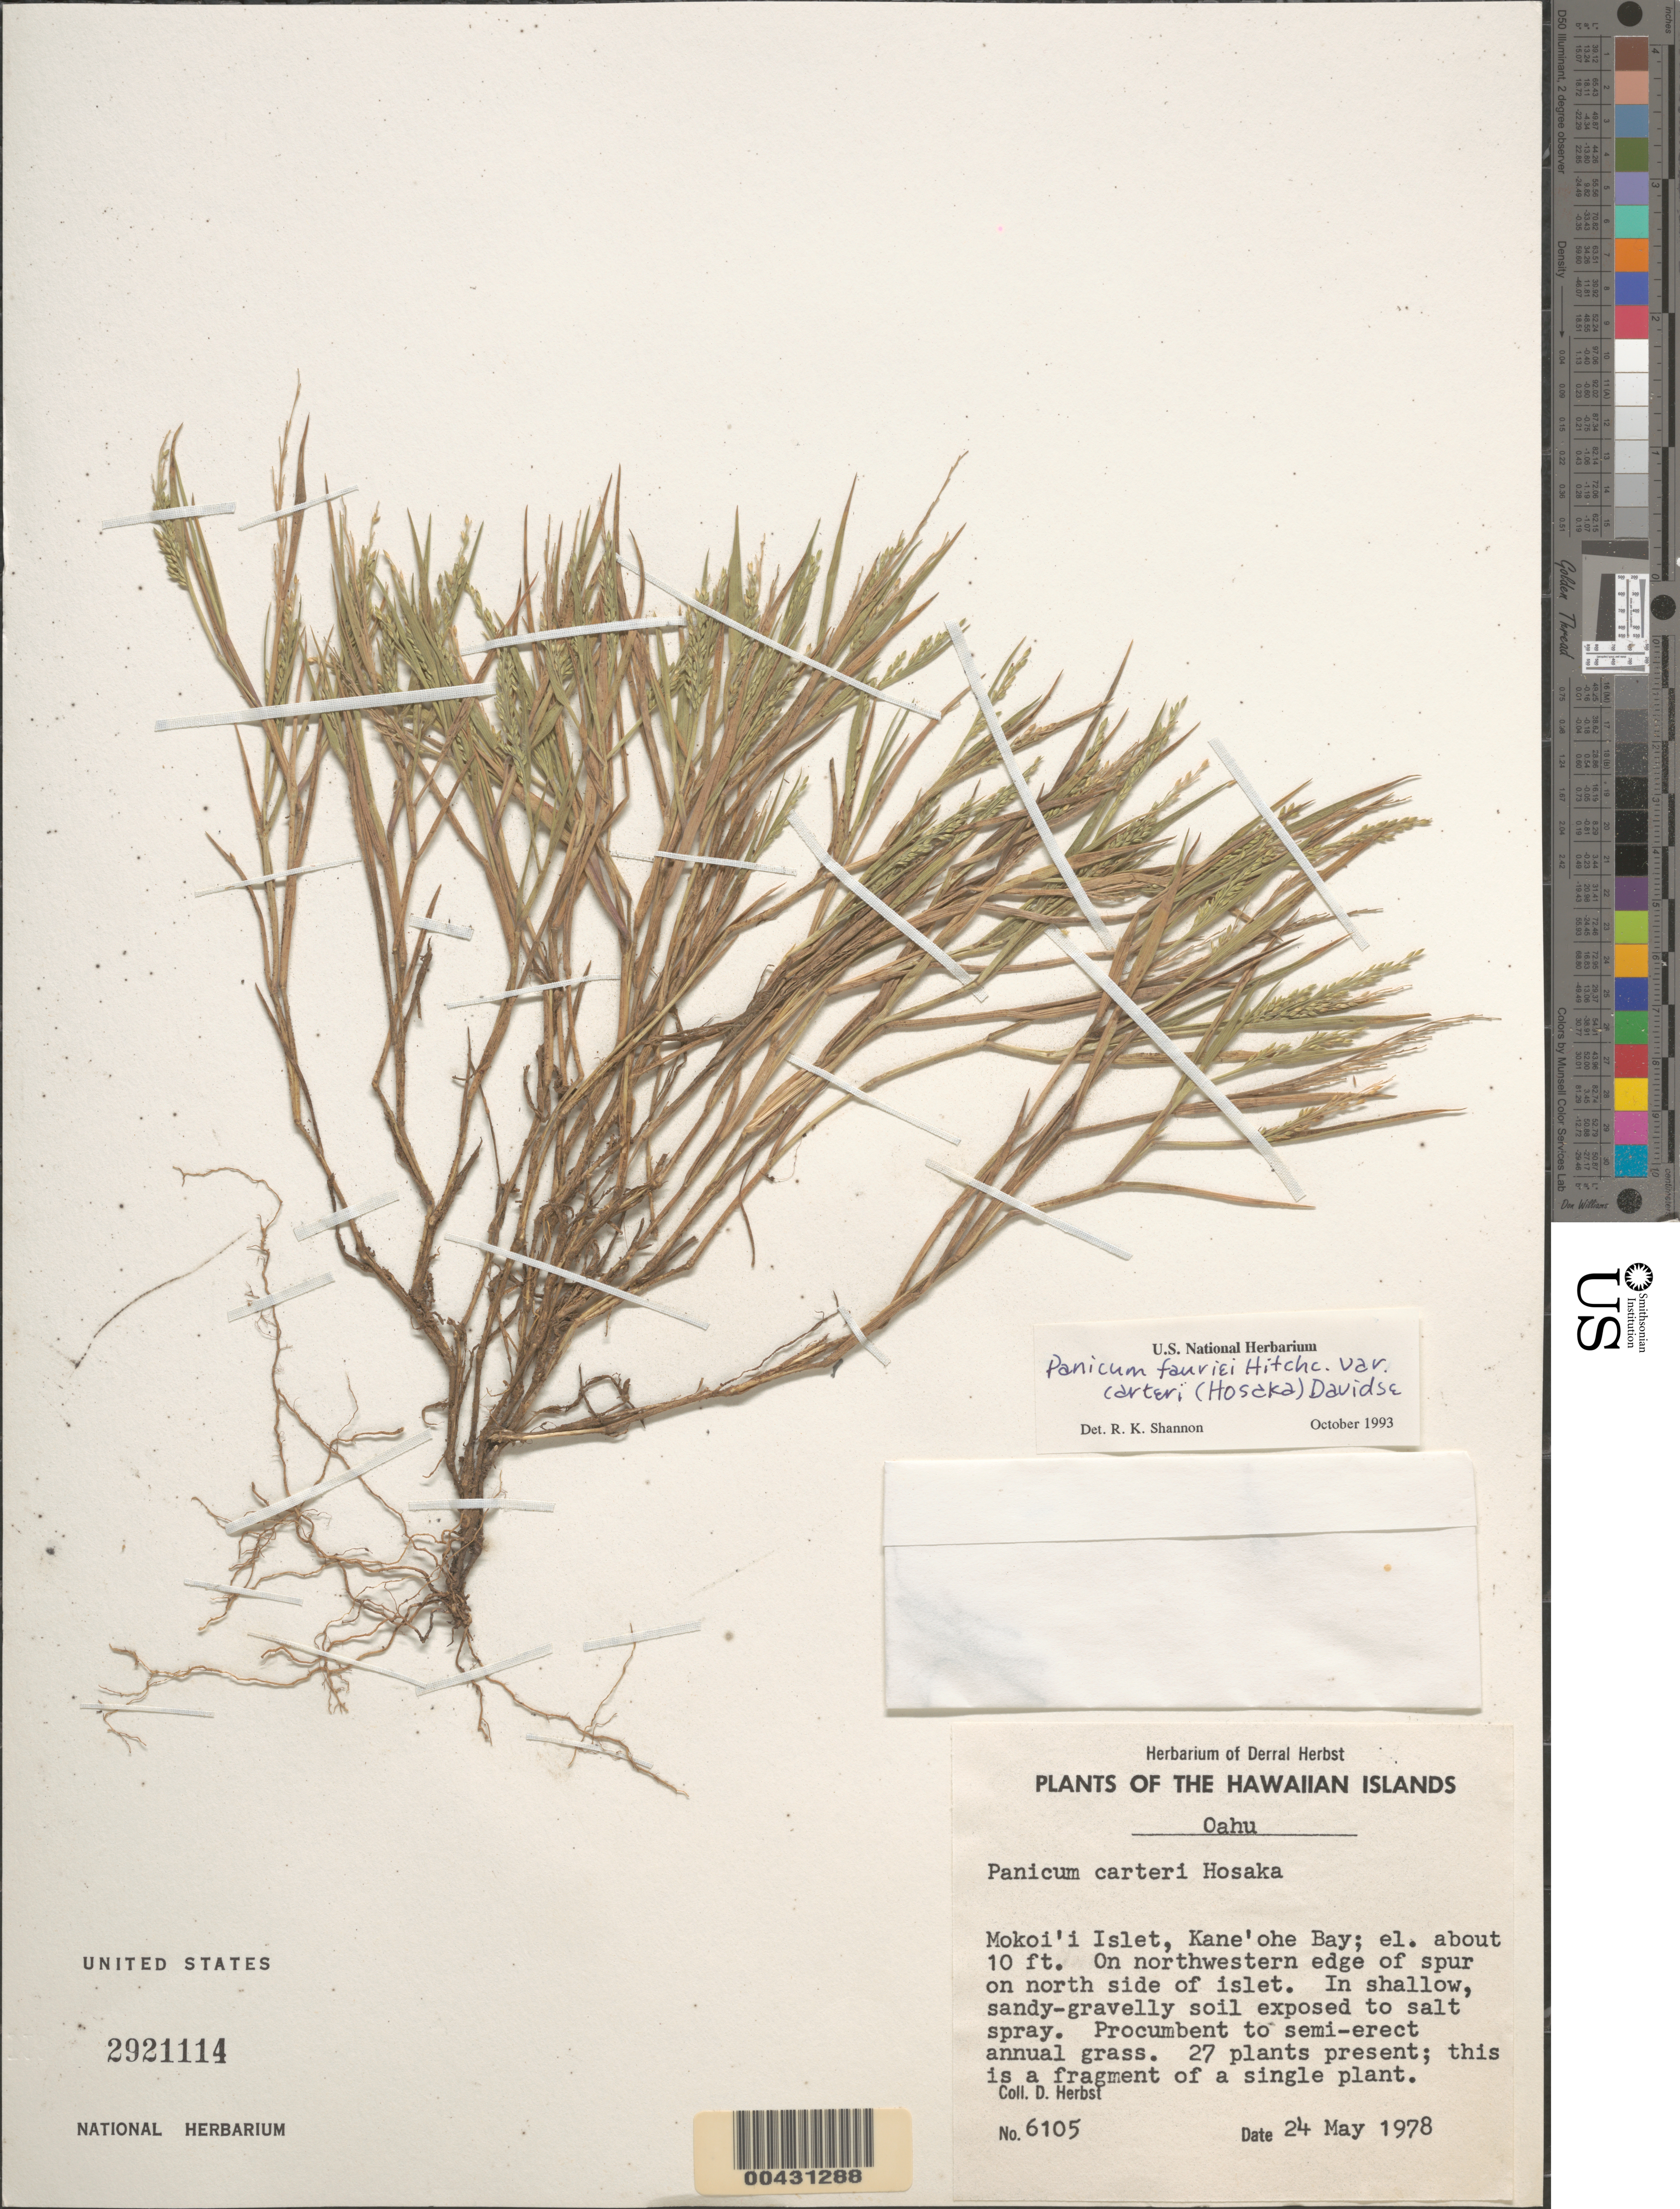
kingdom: Plantae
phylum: Tracheophyta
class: Liliopsida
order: Poales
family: Poaceae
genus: Panicum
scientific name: Panicum fauriei var. carteri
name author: (Hosaka) Davidse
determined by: Shannon, R. K., (UNITED STATES)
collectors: D. R. Herbst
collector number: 6105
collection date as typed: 24 May 1978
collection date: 1978-05-24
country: United States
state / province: Hawaii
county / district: Honolulu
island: Oahu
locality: Mokoi'i Islet, Kane'ohe Bay; on northwestern edge of spur on north side of islet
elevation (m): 3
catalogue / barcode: US 2921114